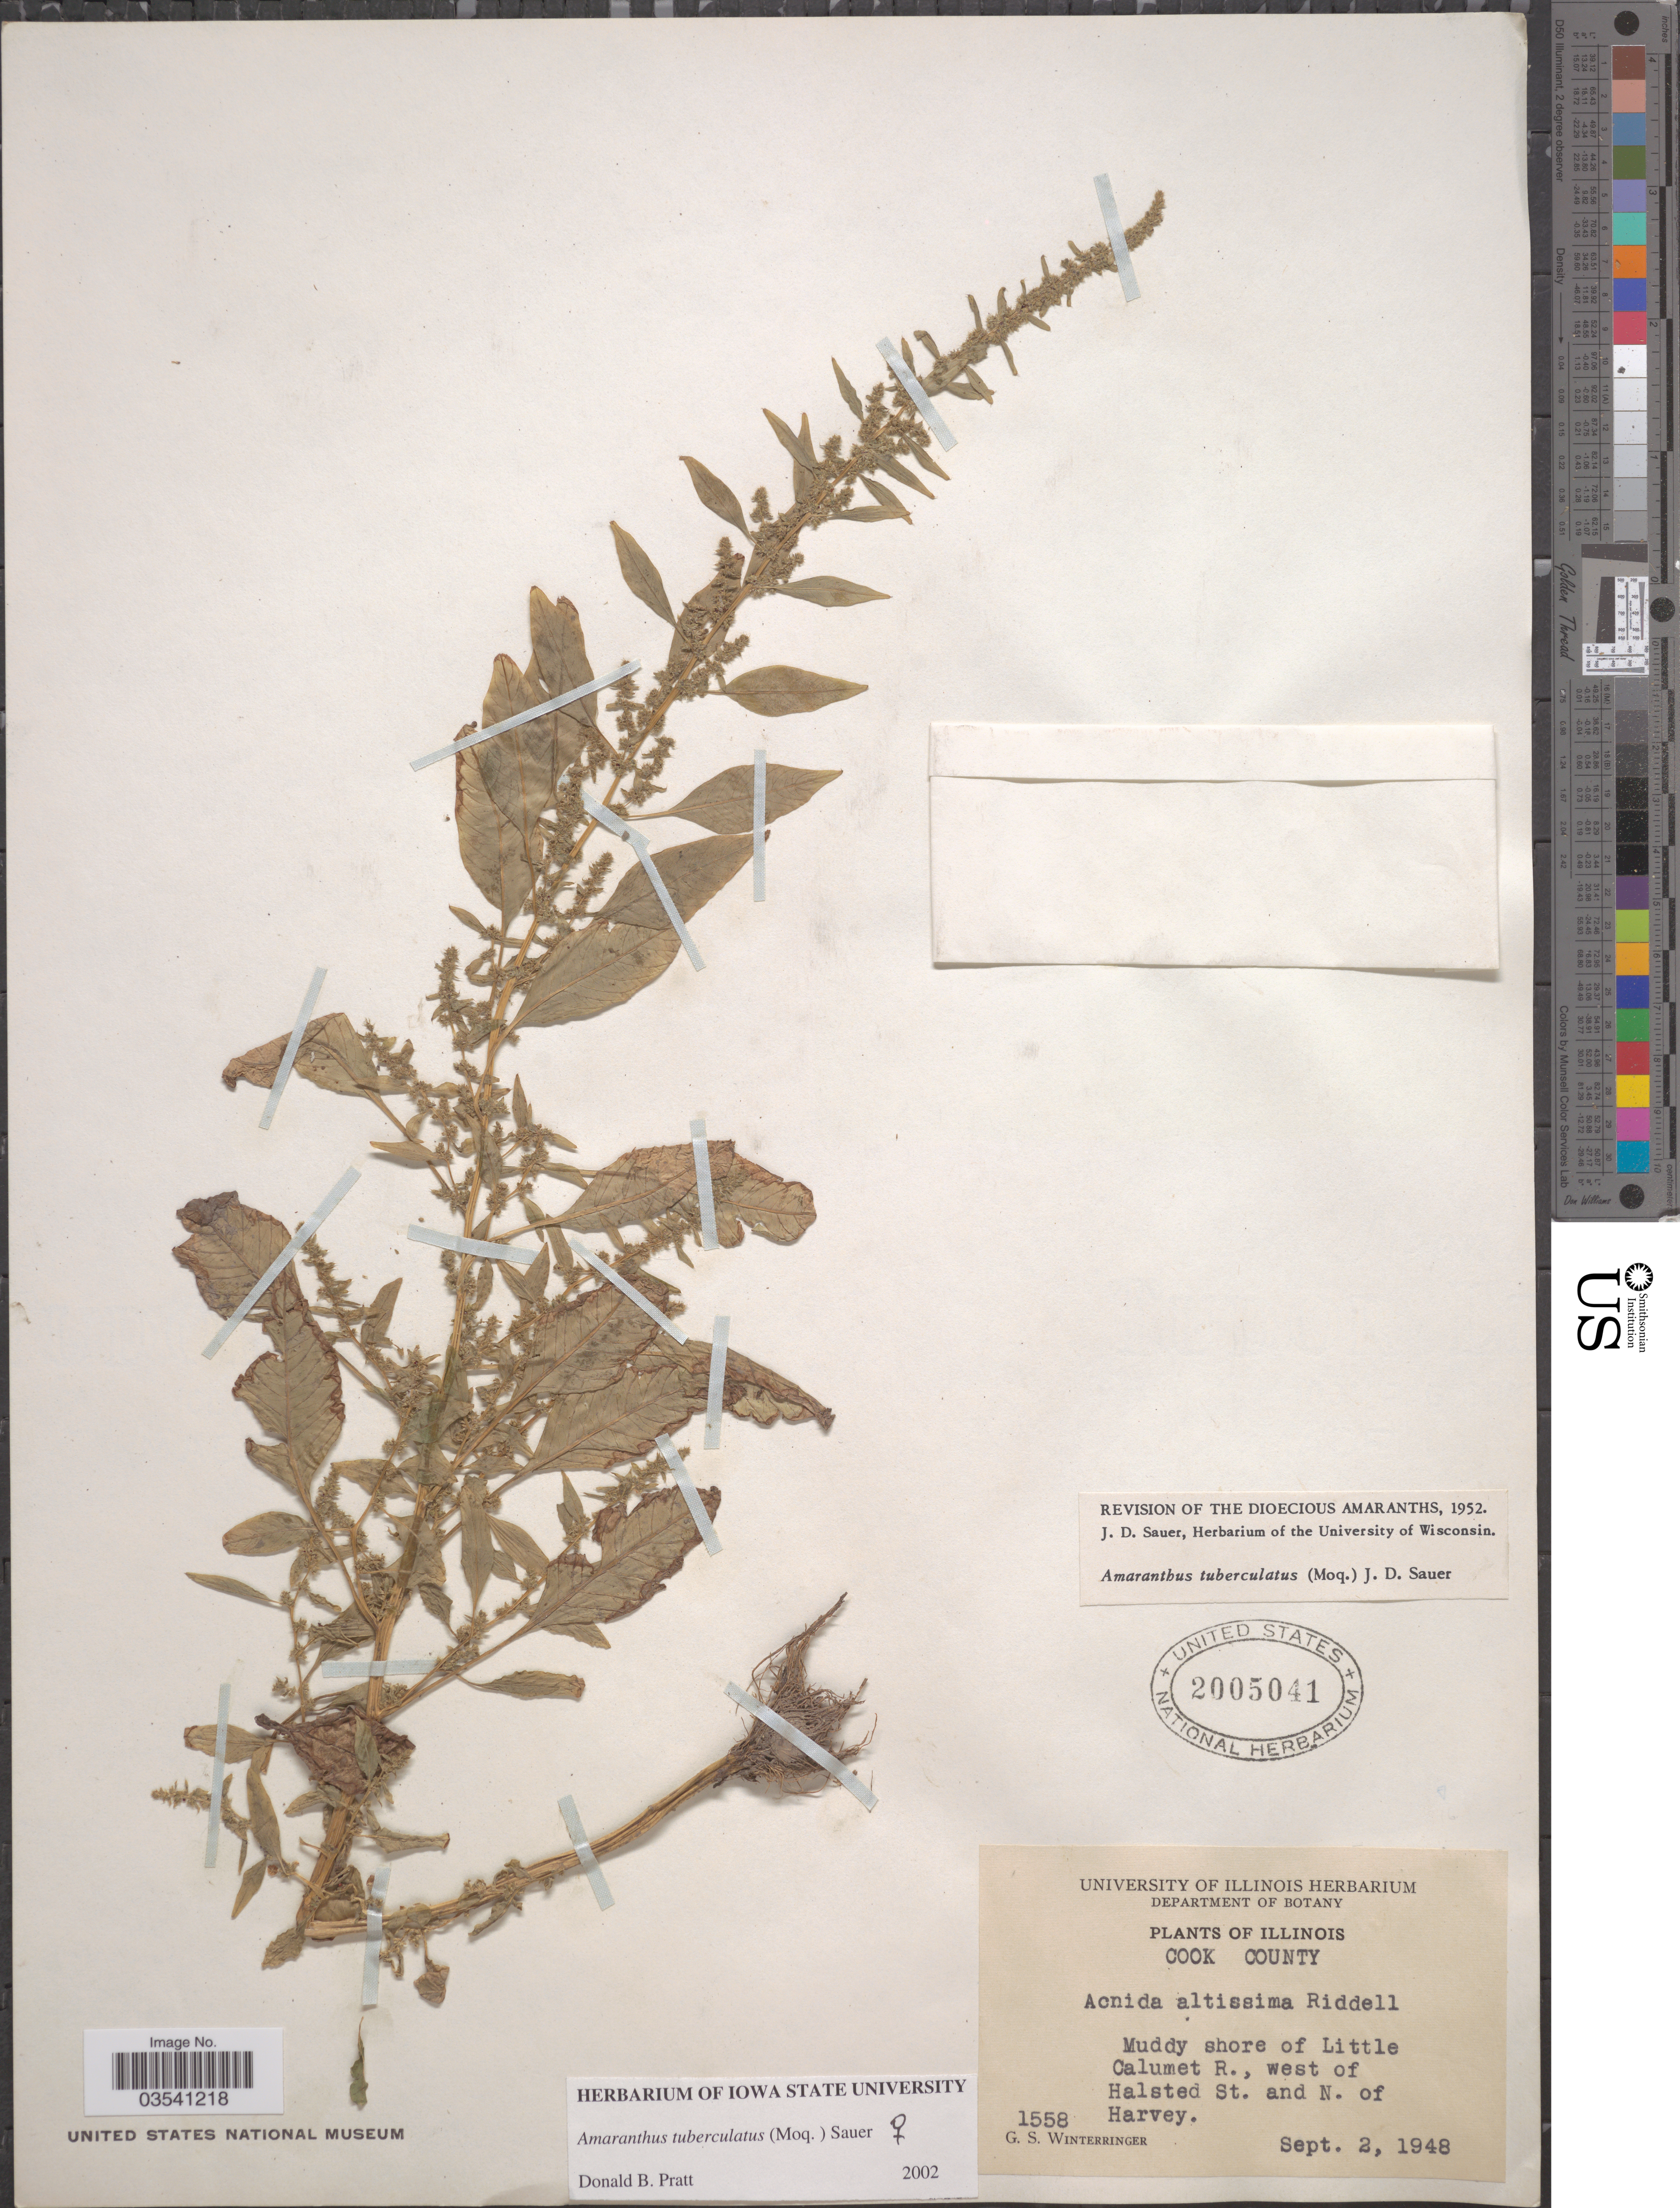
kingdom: Plantae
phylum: Tracheophyta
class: Magnoliopsida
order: Caryophyllales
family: Amaranthaceae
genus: Amaranthus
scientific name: Amaranthus tuberculatus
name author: (Moq.) J.D. Sauer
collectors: G. Winterringer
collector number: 1558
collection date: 1948-09-02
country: United States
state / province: Illinois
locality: Cook County. Muddy shore of Little Calumet R., west of Halsted St. and N. of Harvey.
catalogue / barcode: US 2005041